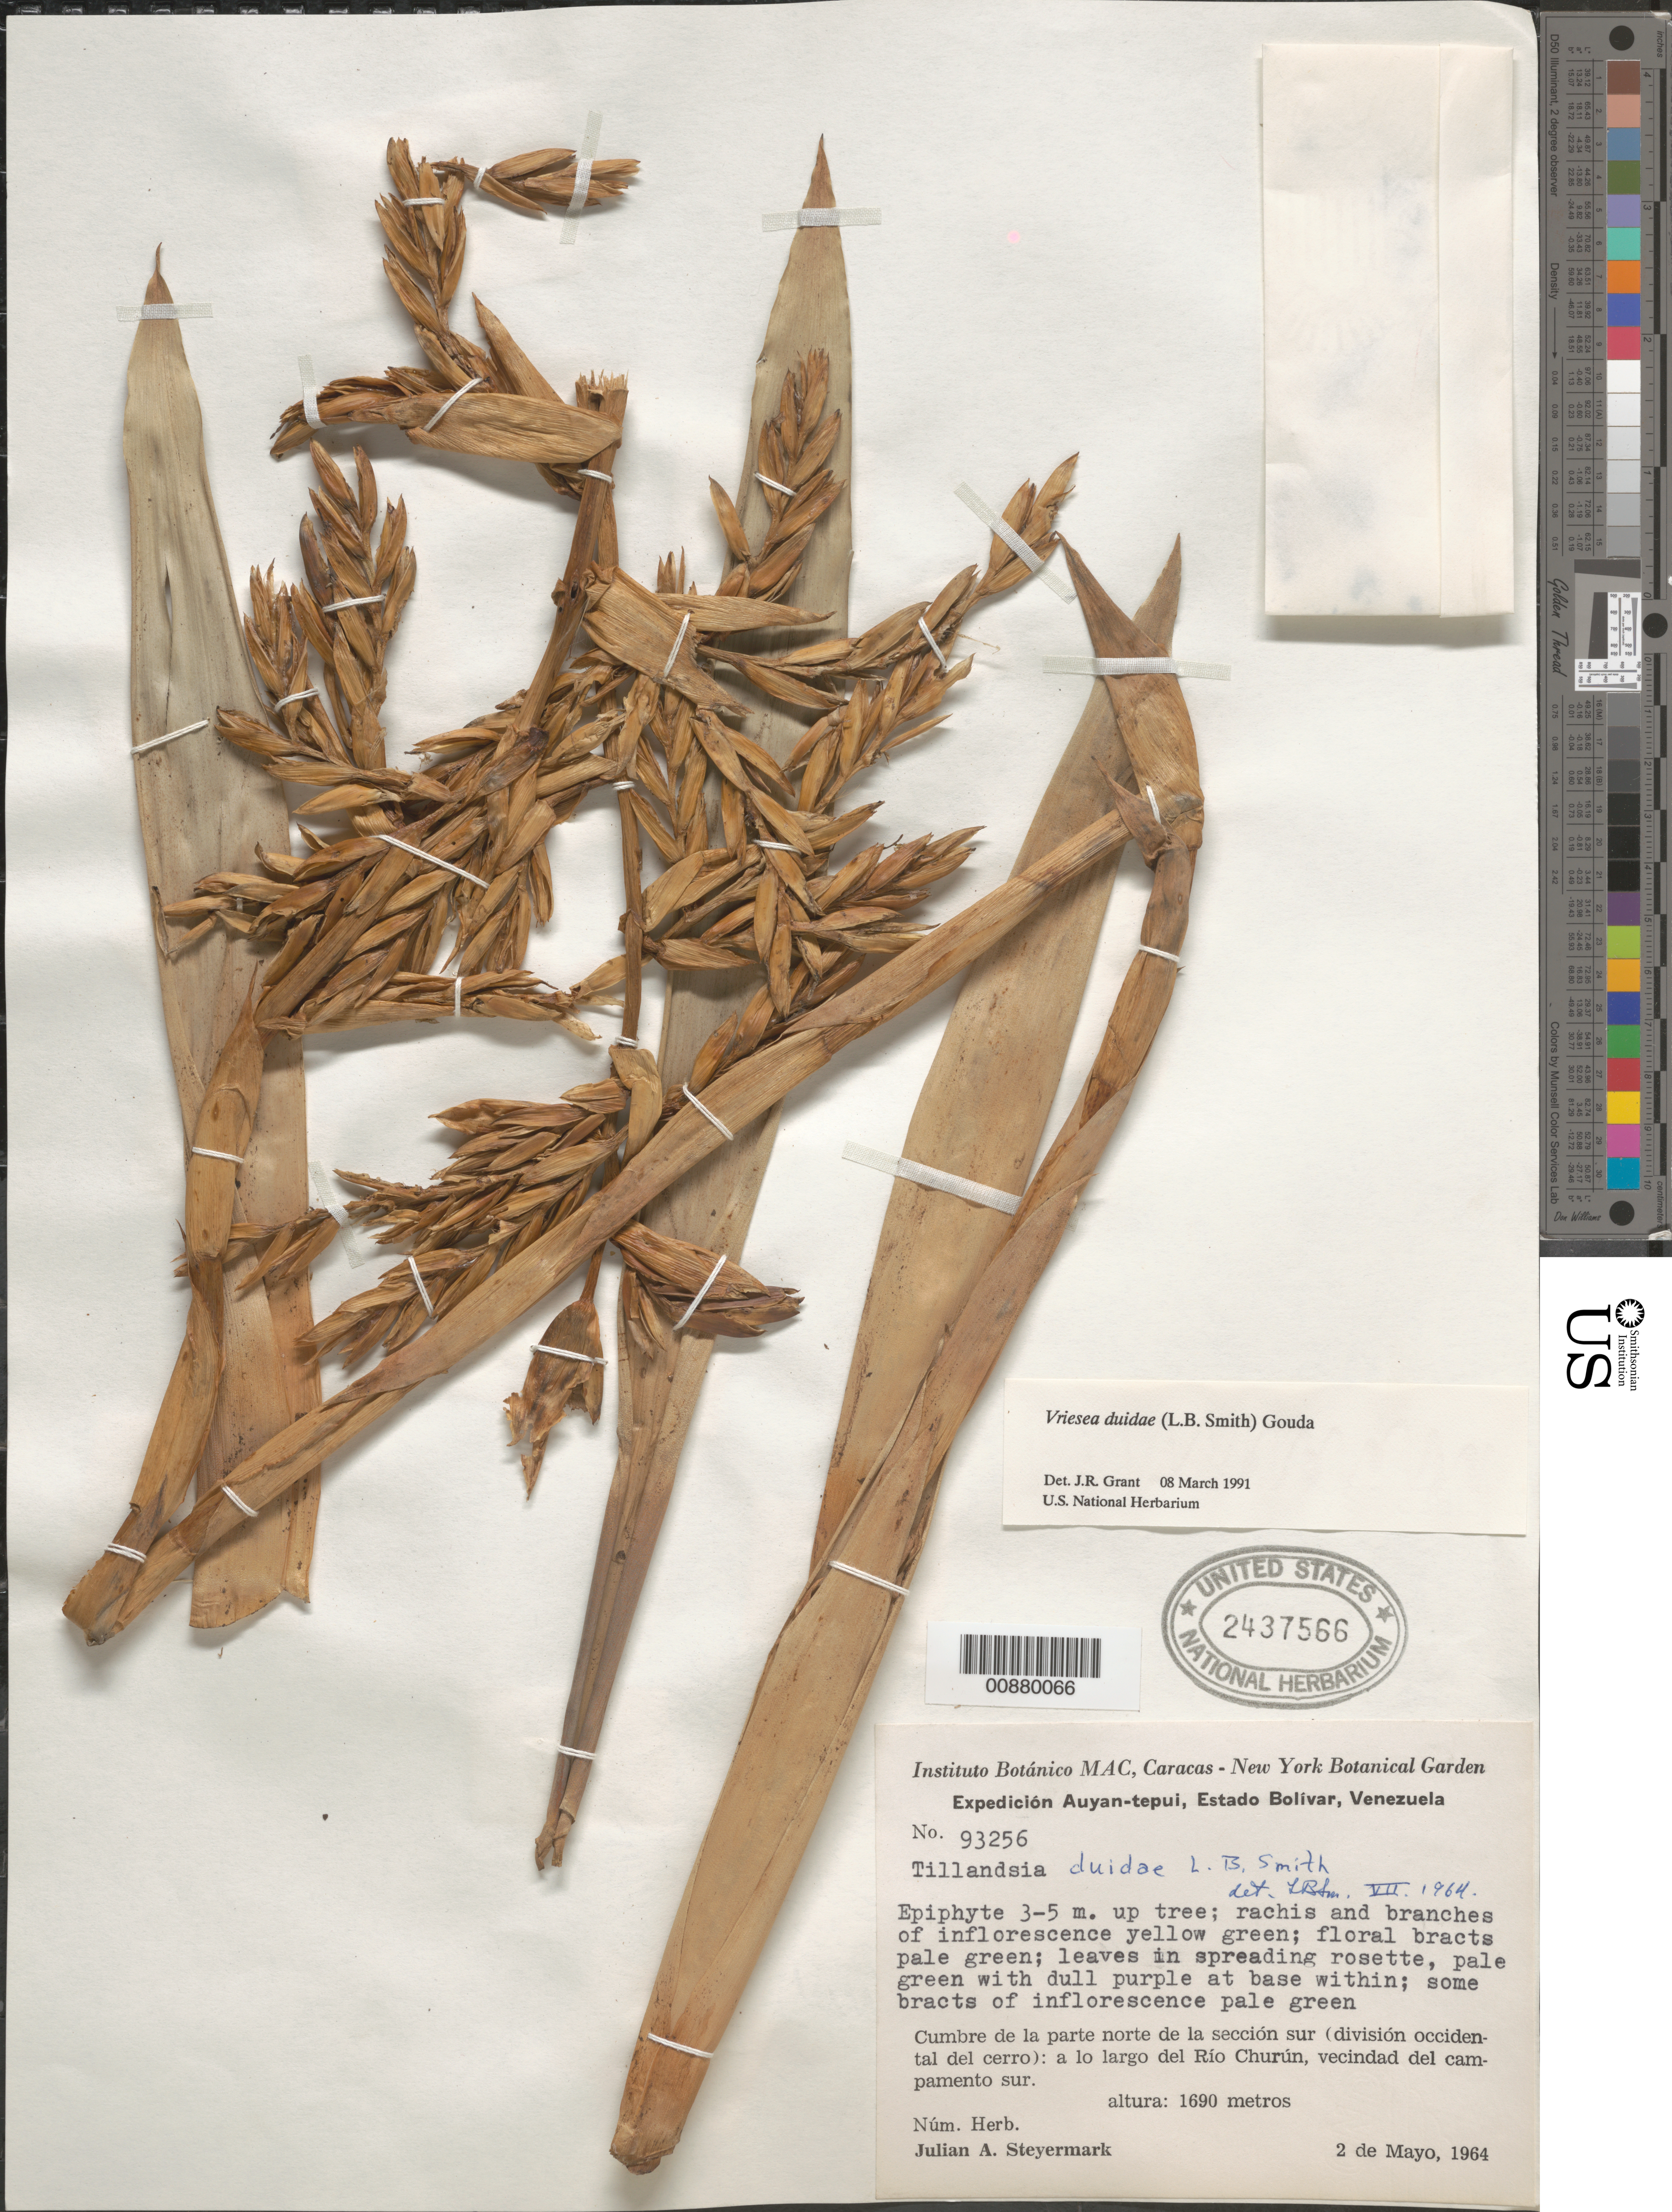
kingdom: Plantae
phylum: Tracheophyta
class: Liliopsida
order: Poales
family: Bromeliaceae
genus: Vriesea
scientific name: Vriesea duidae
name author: (L.B. Sm.) Gouda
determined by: Grant, J. R., (SWITZERLAND)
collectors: J. Steyermark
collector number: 93256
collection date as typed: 2-May-64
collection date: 1964-05-02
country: Venezuela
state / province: Bolívar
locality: Auyan-tepuí, cumbre de la parte norte de la seccion sur (division occidental del cerro): a lo largo del Río Churún, vic. del campamento sur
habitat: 3-5 m up tree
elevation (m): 1690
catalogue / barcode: US 2437566